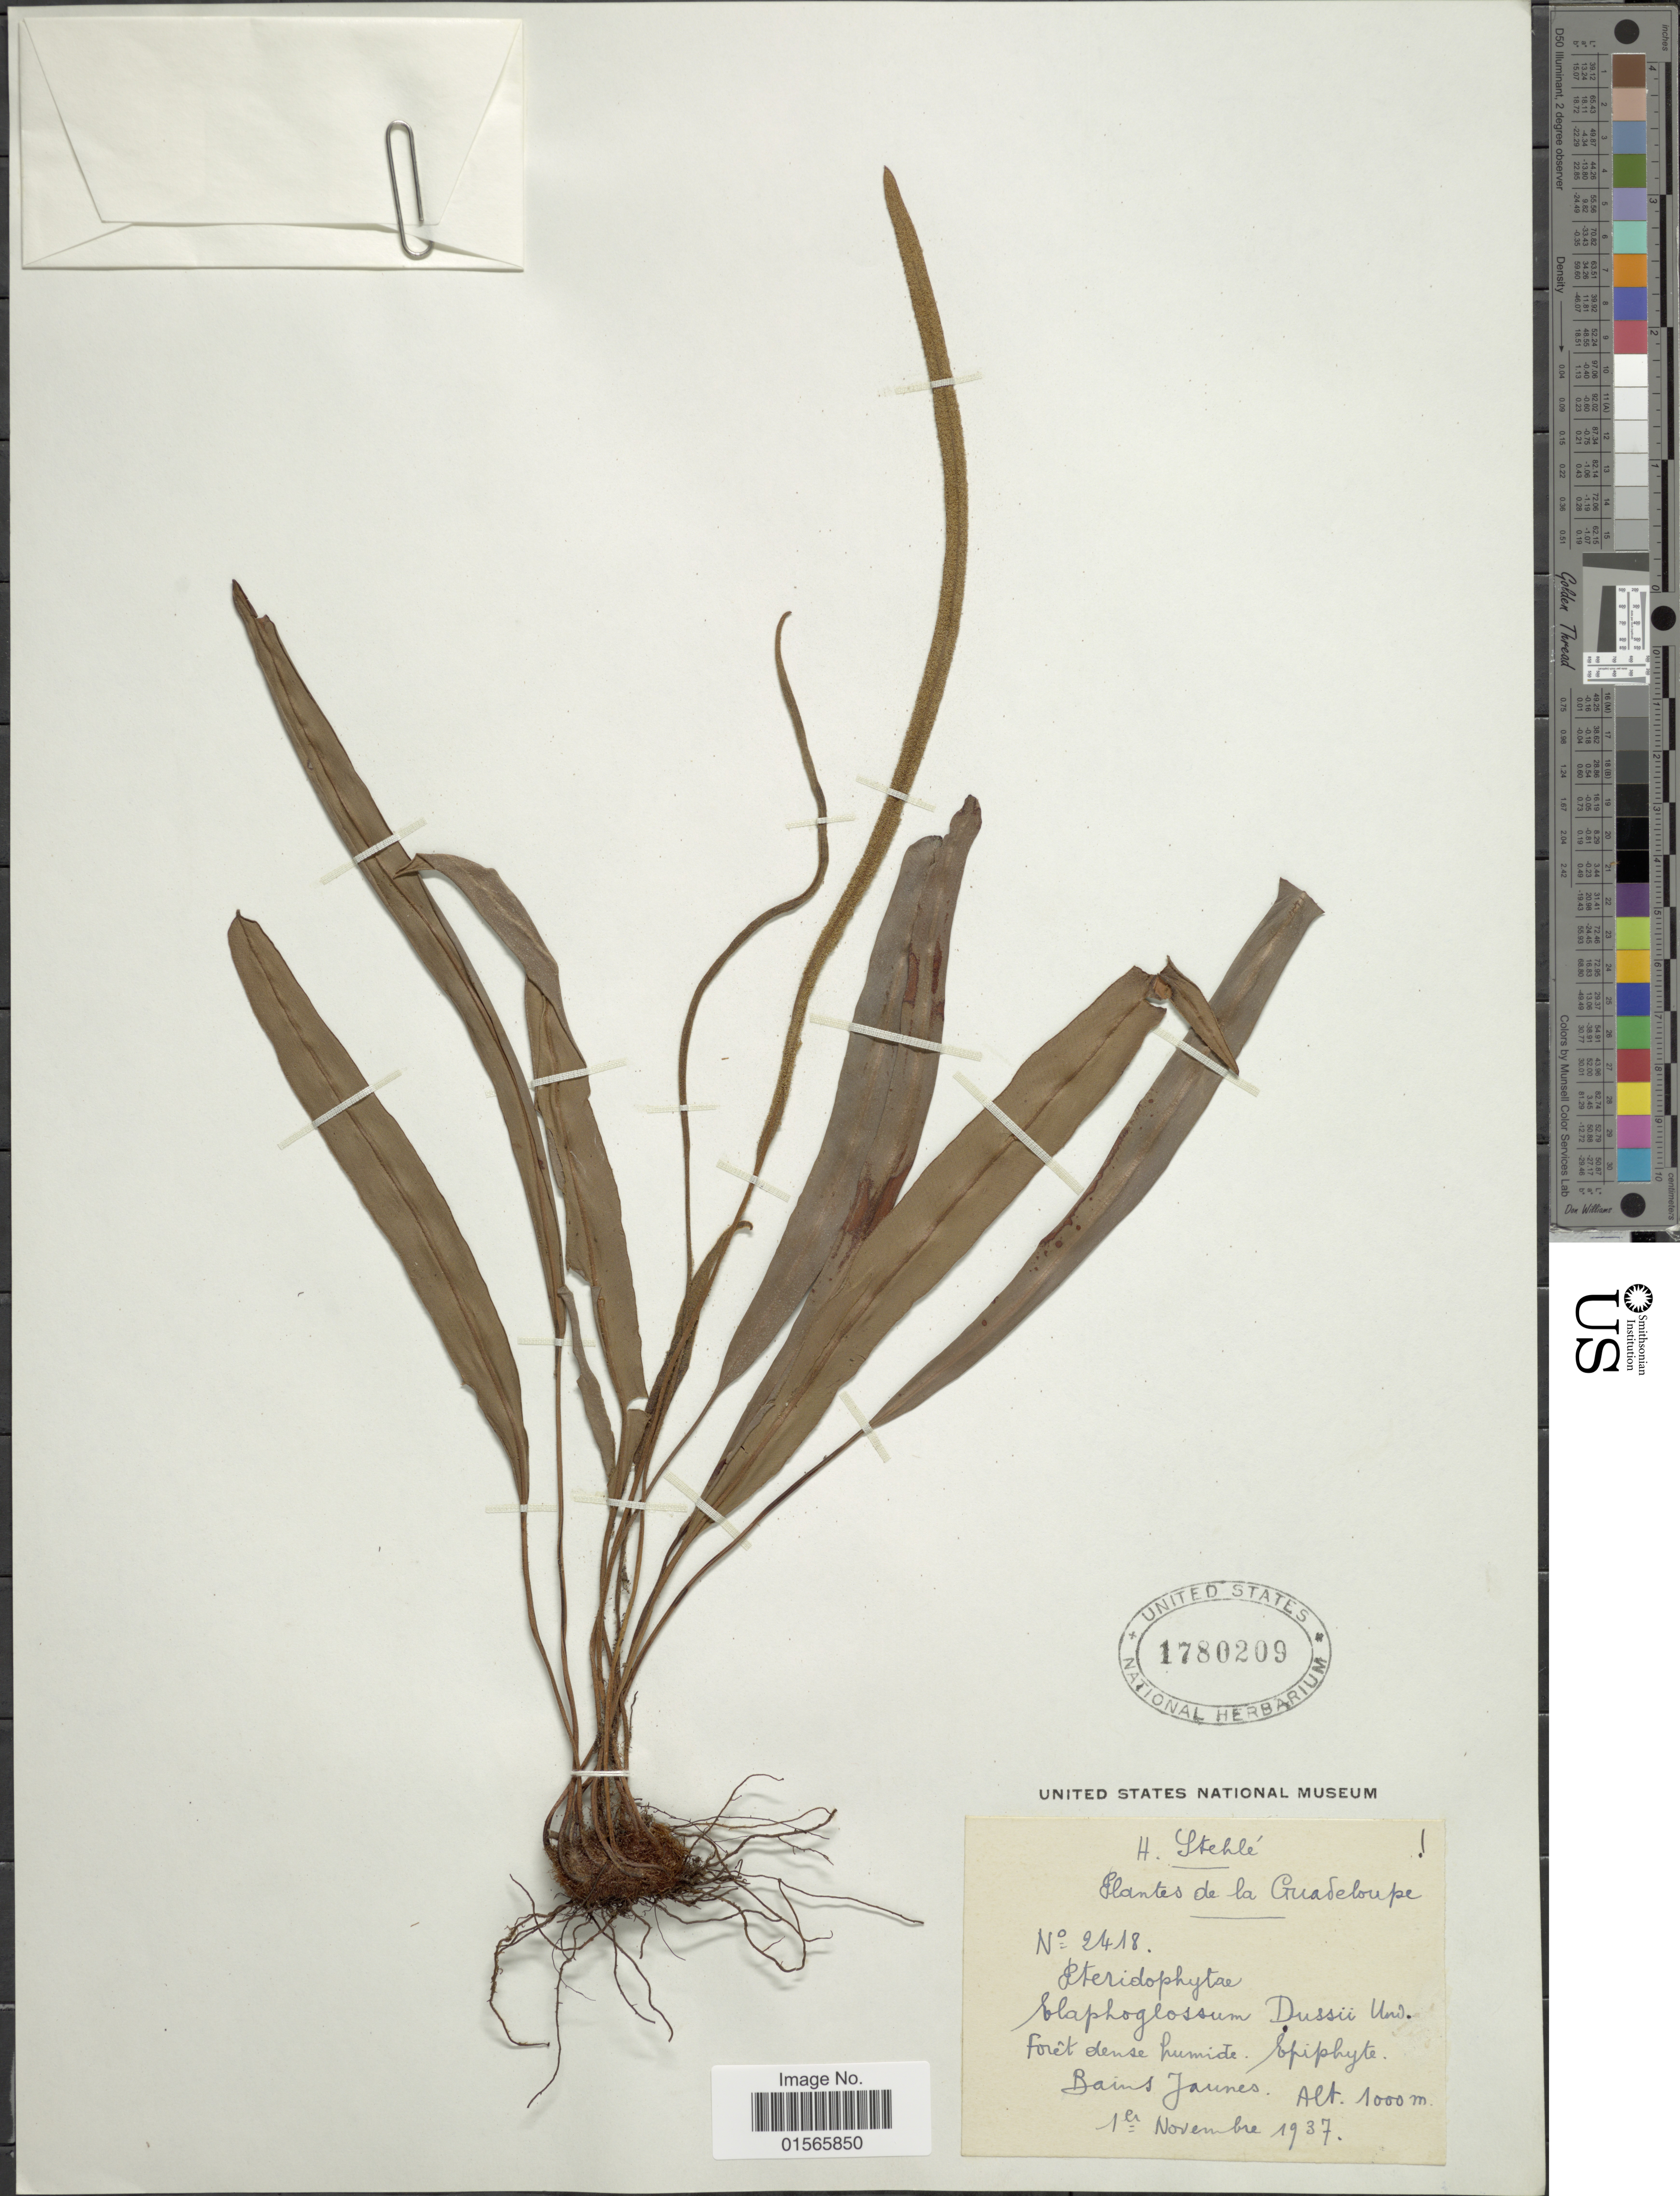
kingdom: Plantae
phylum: Tracheophyta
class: Polypodiopsida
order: Polypodiales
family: Dryopteridaceae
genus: Elaphoglossum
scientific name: Elaphoglossum petiolatum var. dussii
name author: (Underw. ex Maxon) Proctor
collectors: H. Stehlé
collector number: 2418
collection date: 1937-11-01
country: Guadeloupe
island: Leeward Is.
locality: Forêt dense humide, Bains Jaunes.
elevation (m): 1000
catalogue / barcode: US 1780209